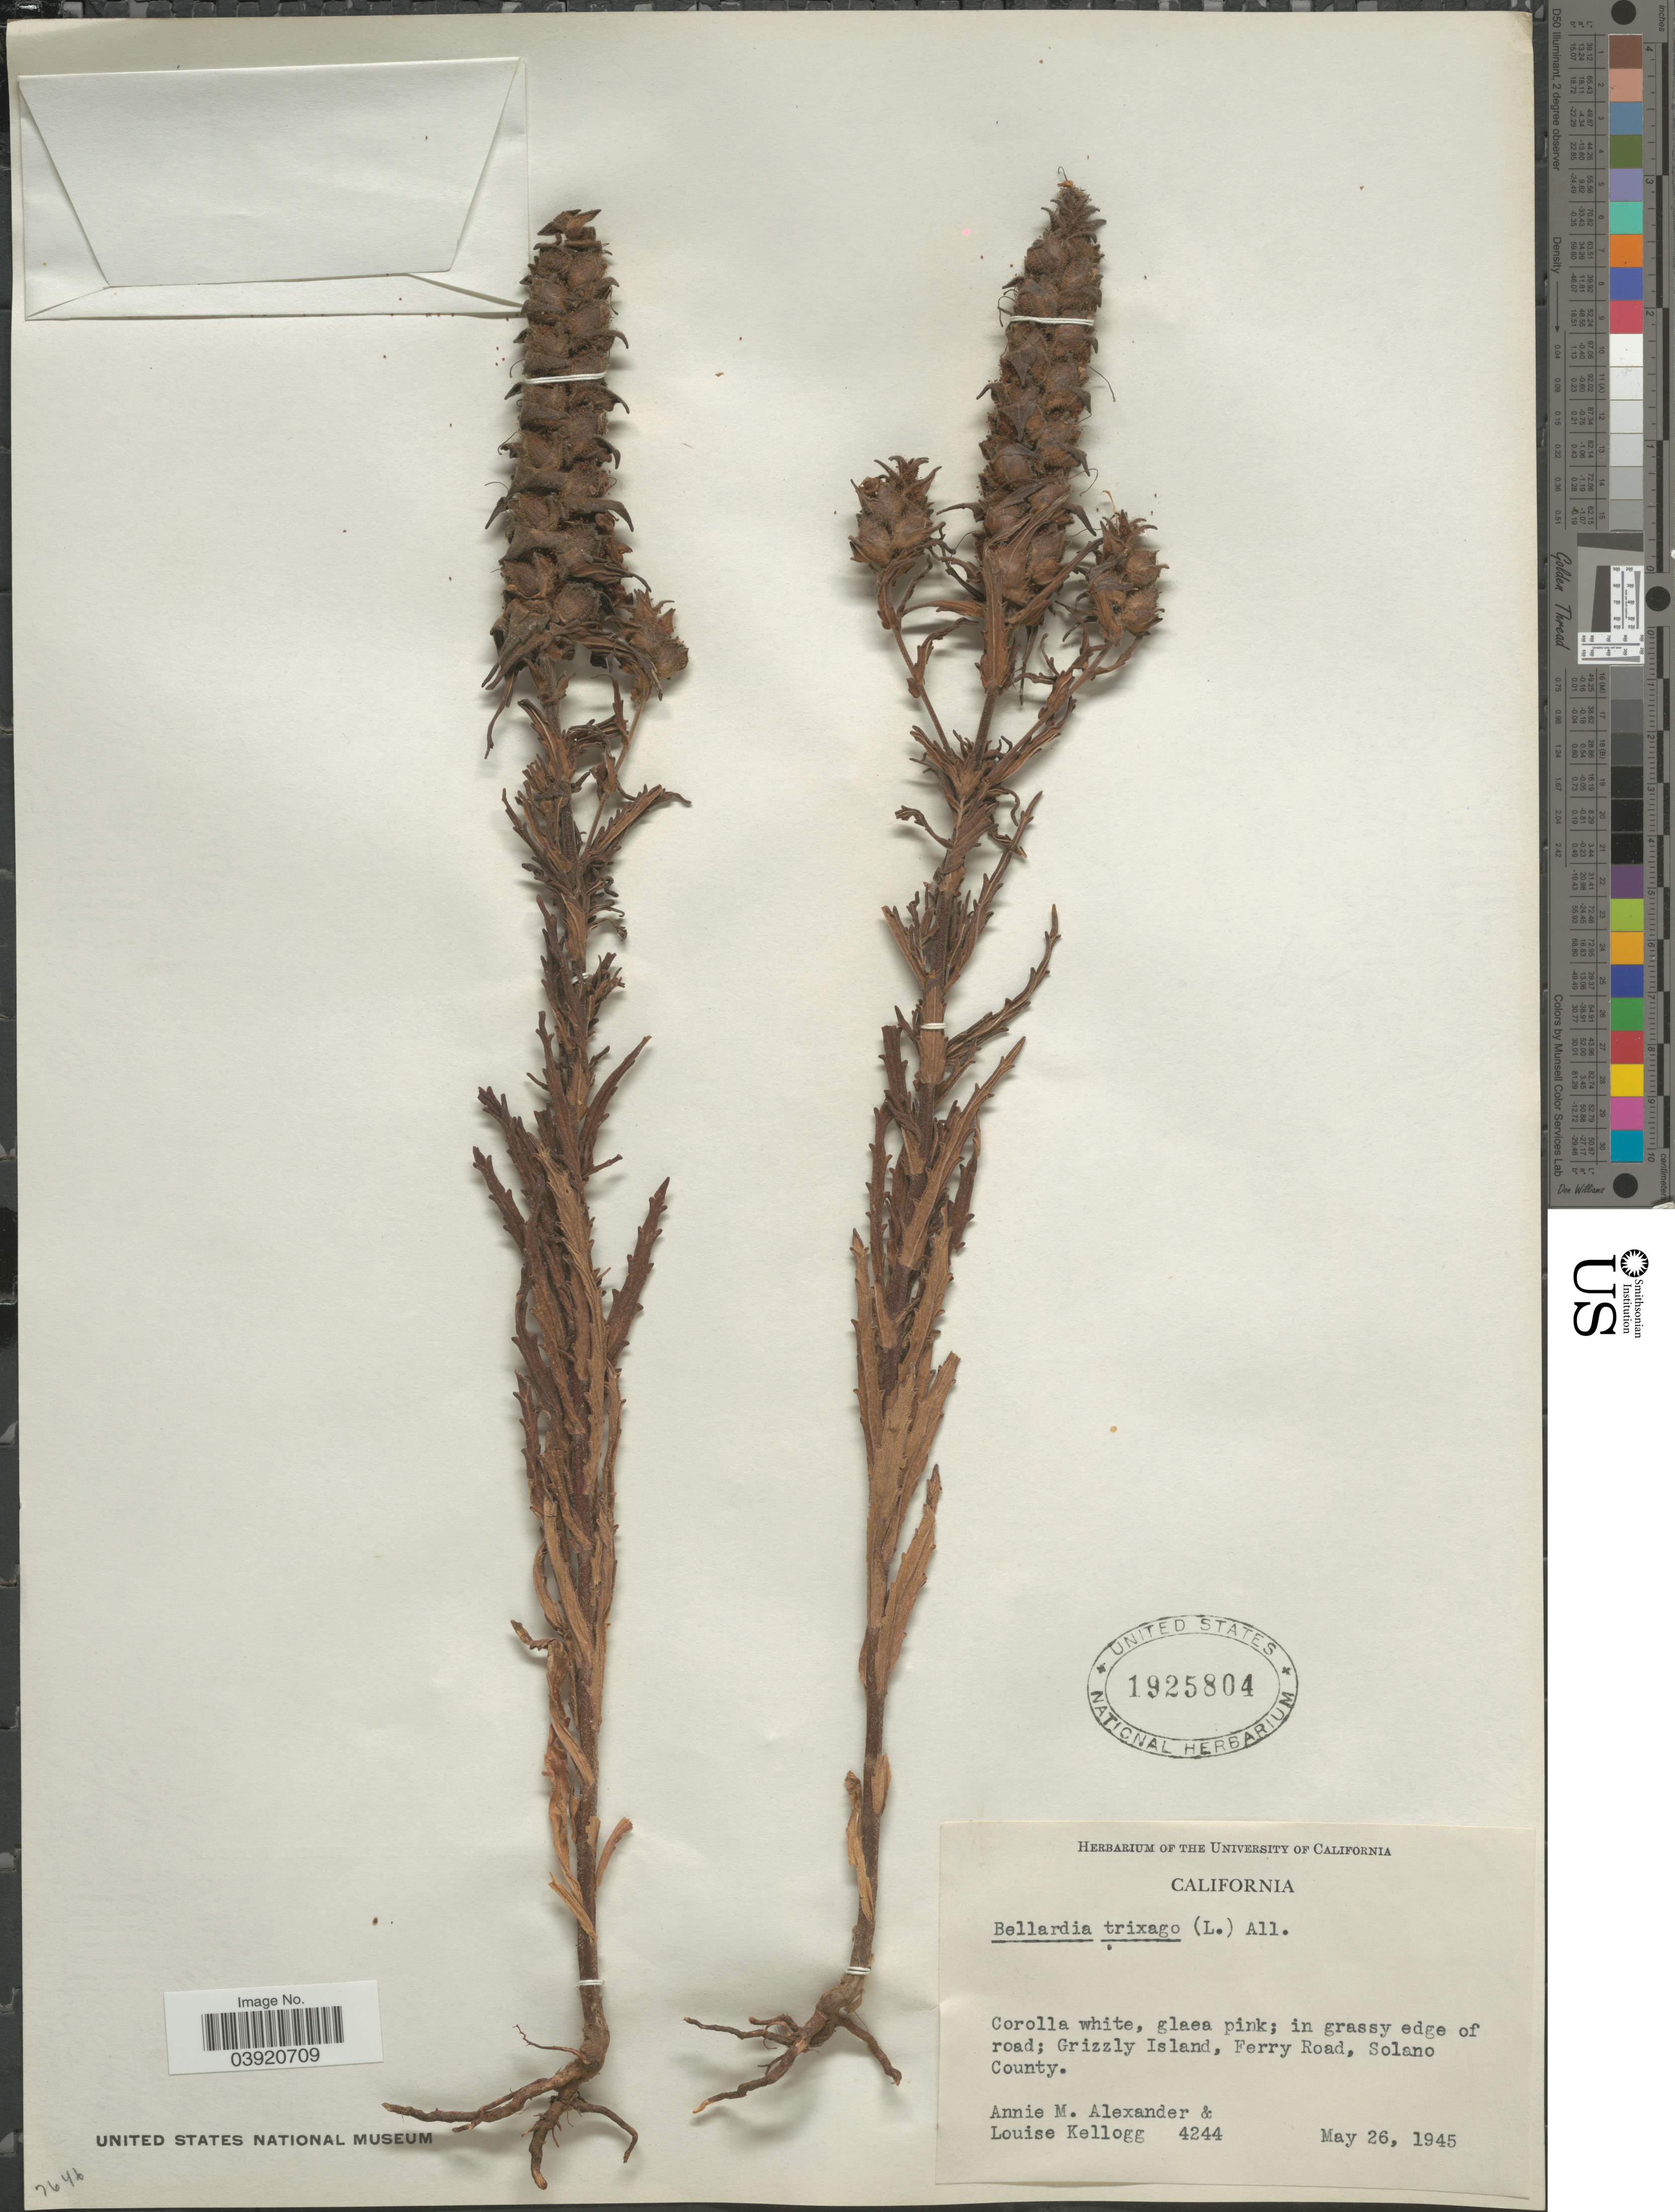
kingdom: Plantae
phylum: Tracheophyta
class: Magnoliopsida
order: Lamiales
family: Orobanchaceae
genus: Bellardia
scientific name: Bellardia trixago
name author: (L.) All.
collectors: A. M. Alexander & L. Kellogg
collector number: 4244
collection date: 1945-05-26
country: United States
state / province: California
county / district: Solano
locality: Grizzly Island, Ferry Road, Solano County.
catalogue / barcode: US 1925804